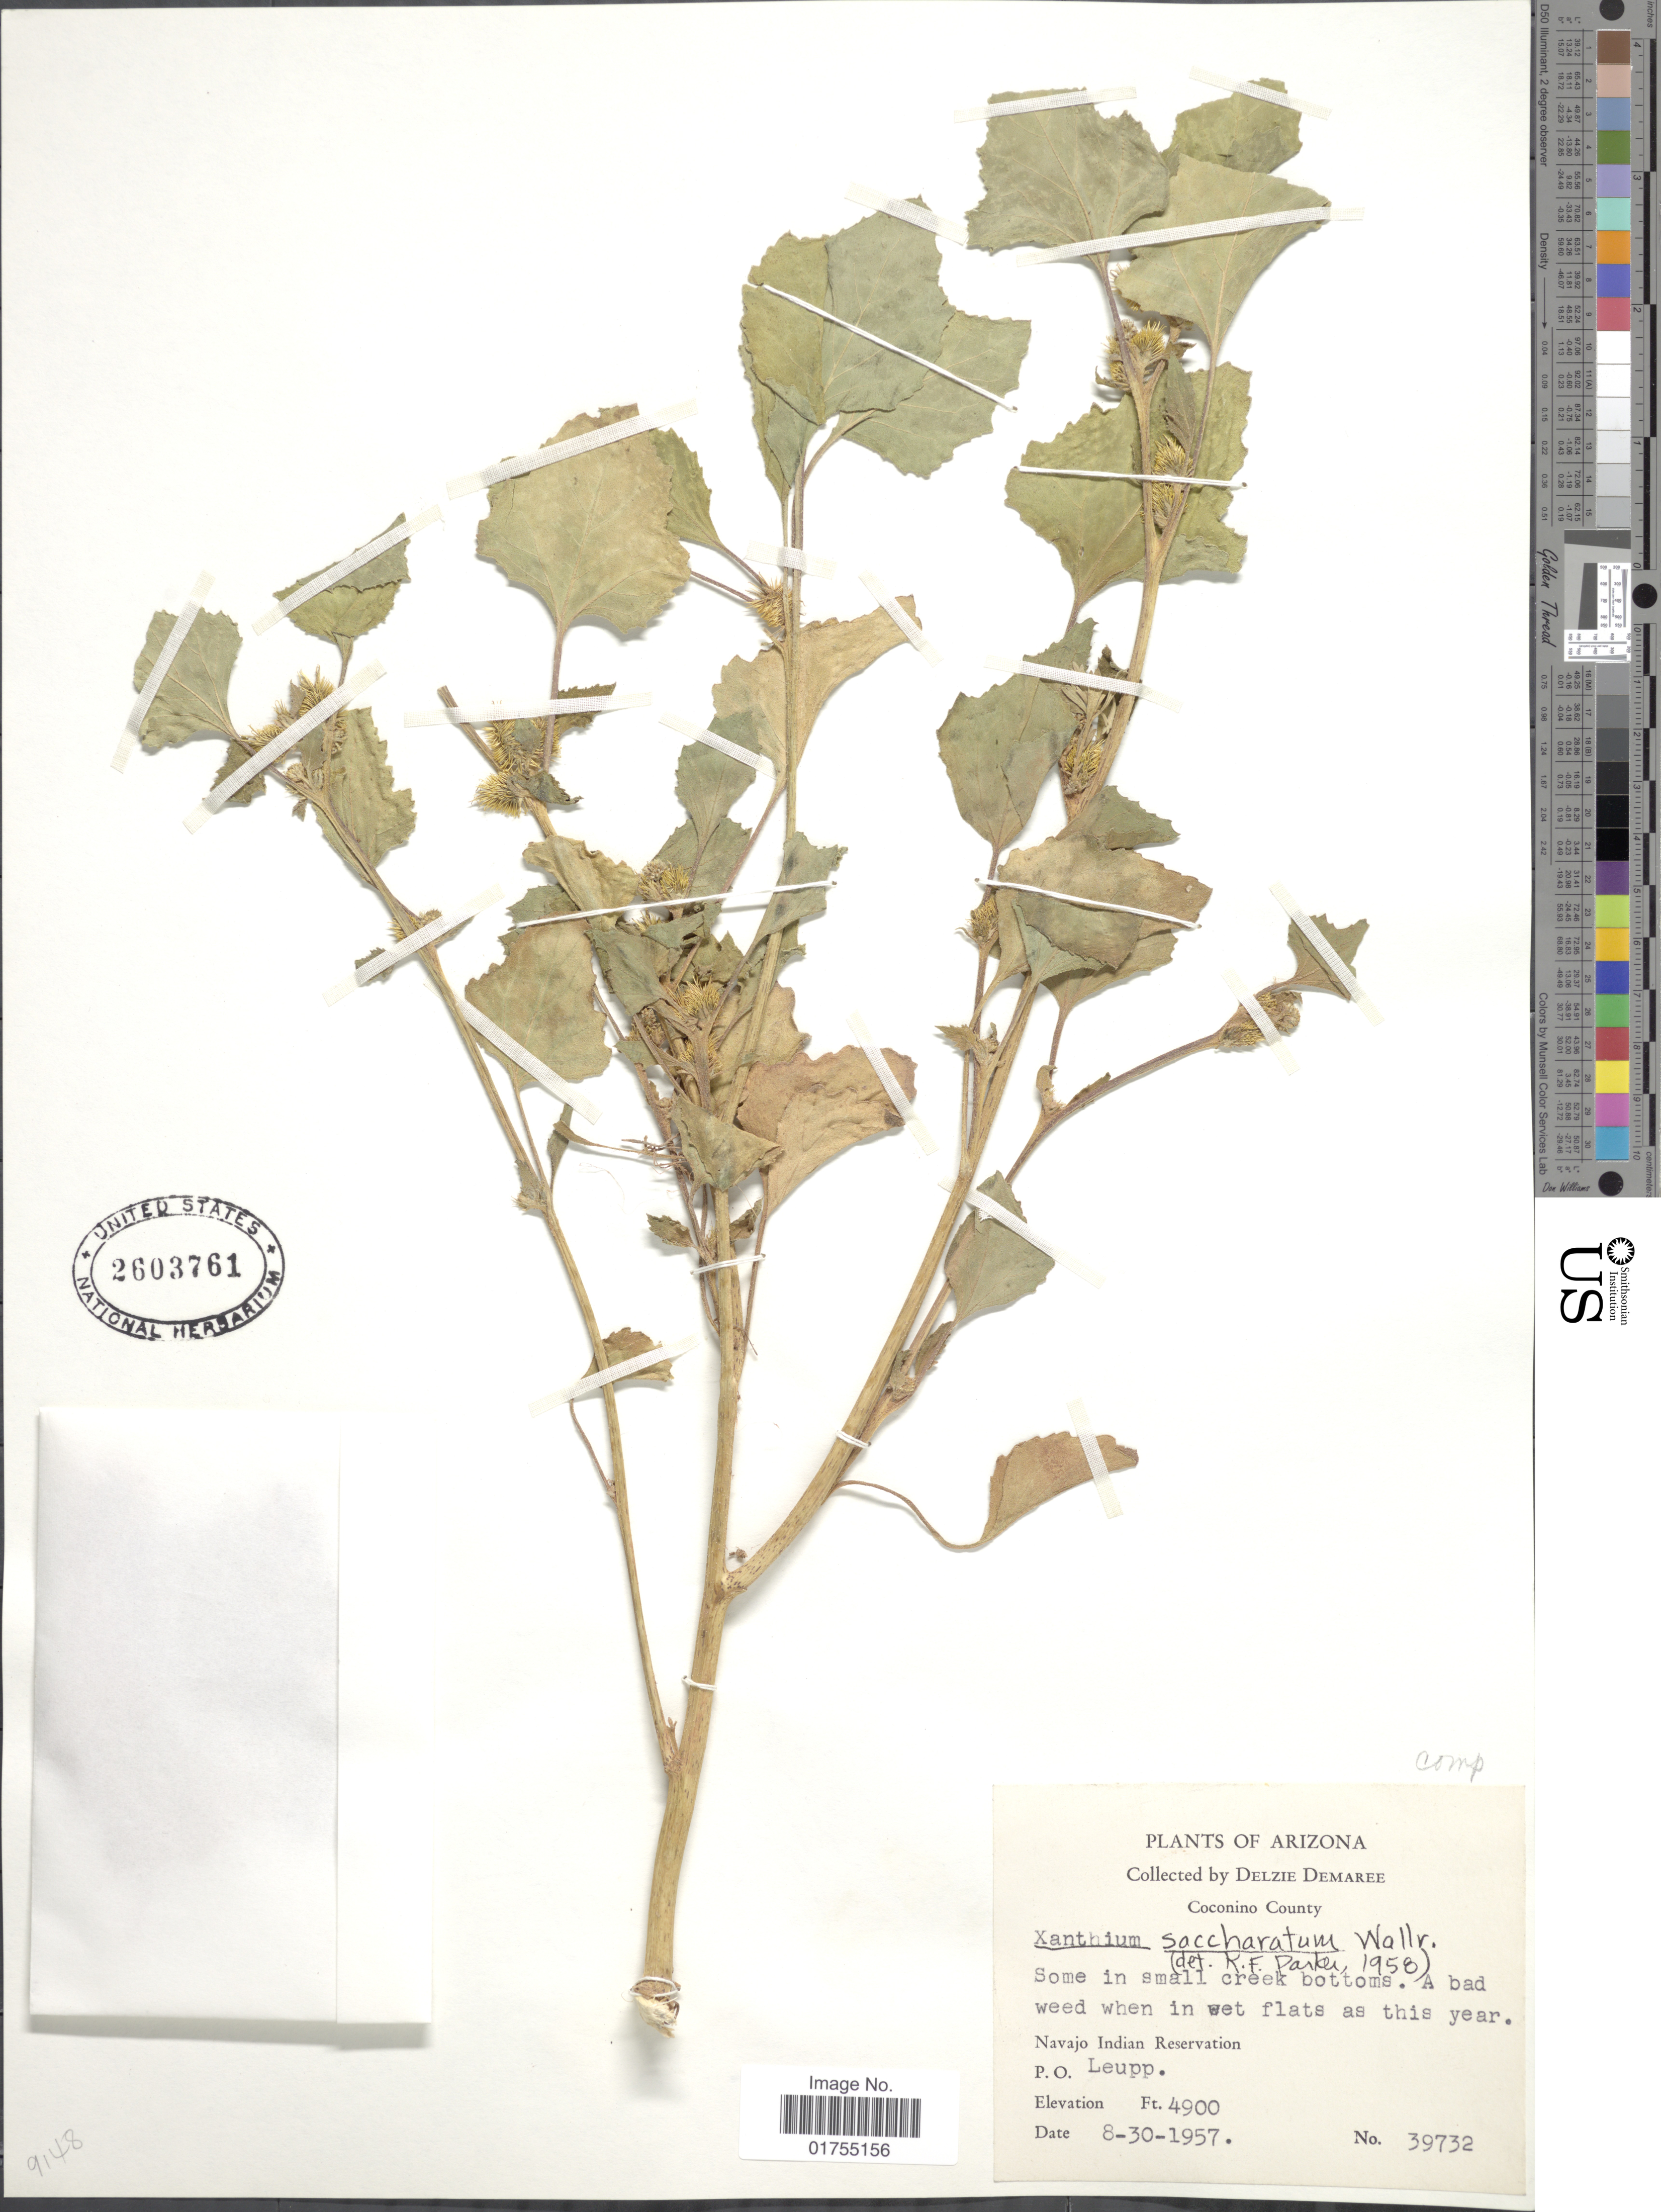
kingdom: Plantae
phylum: Tracheophyta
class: Magnoliopsida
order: Asterales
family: Asteraceae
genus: Xanthium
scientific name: Xanthium strumarium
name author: L.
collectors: D. Demaree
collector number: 39732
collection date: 1957-08-30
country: United States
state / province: Arizona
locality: Coconino County. Navajo Indian Reservation. P. O. Leupp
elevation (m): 1494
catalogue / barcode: US 2603761